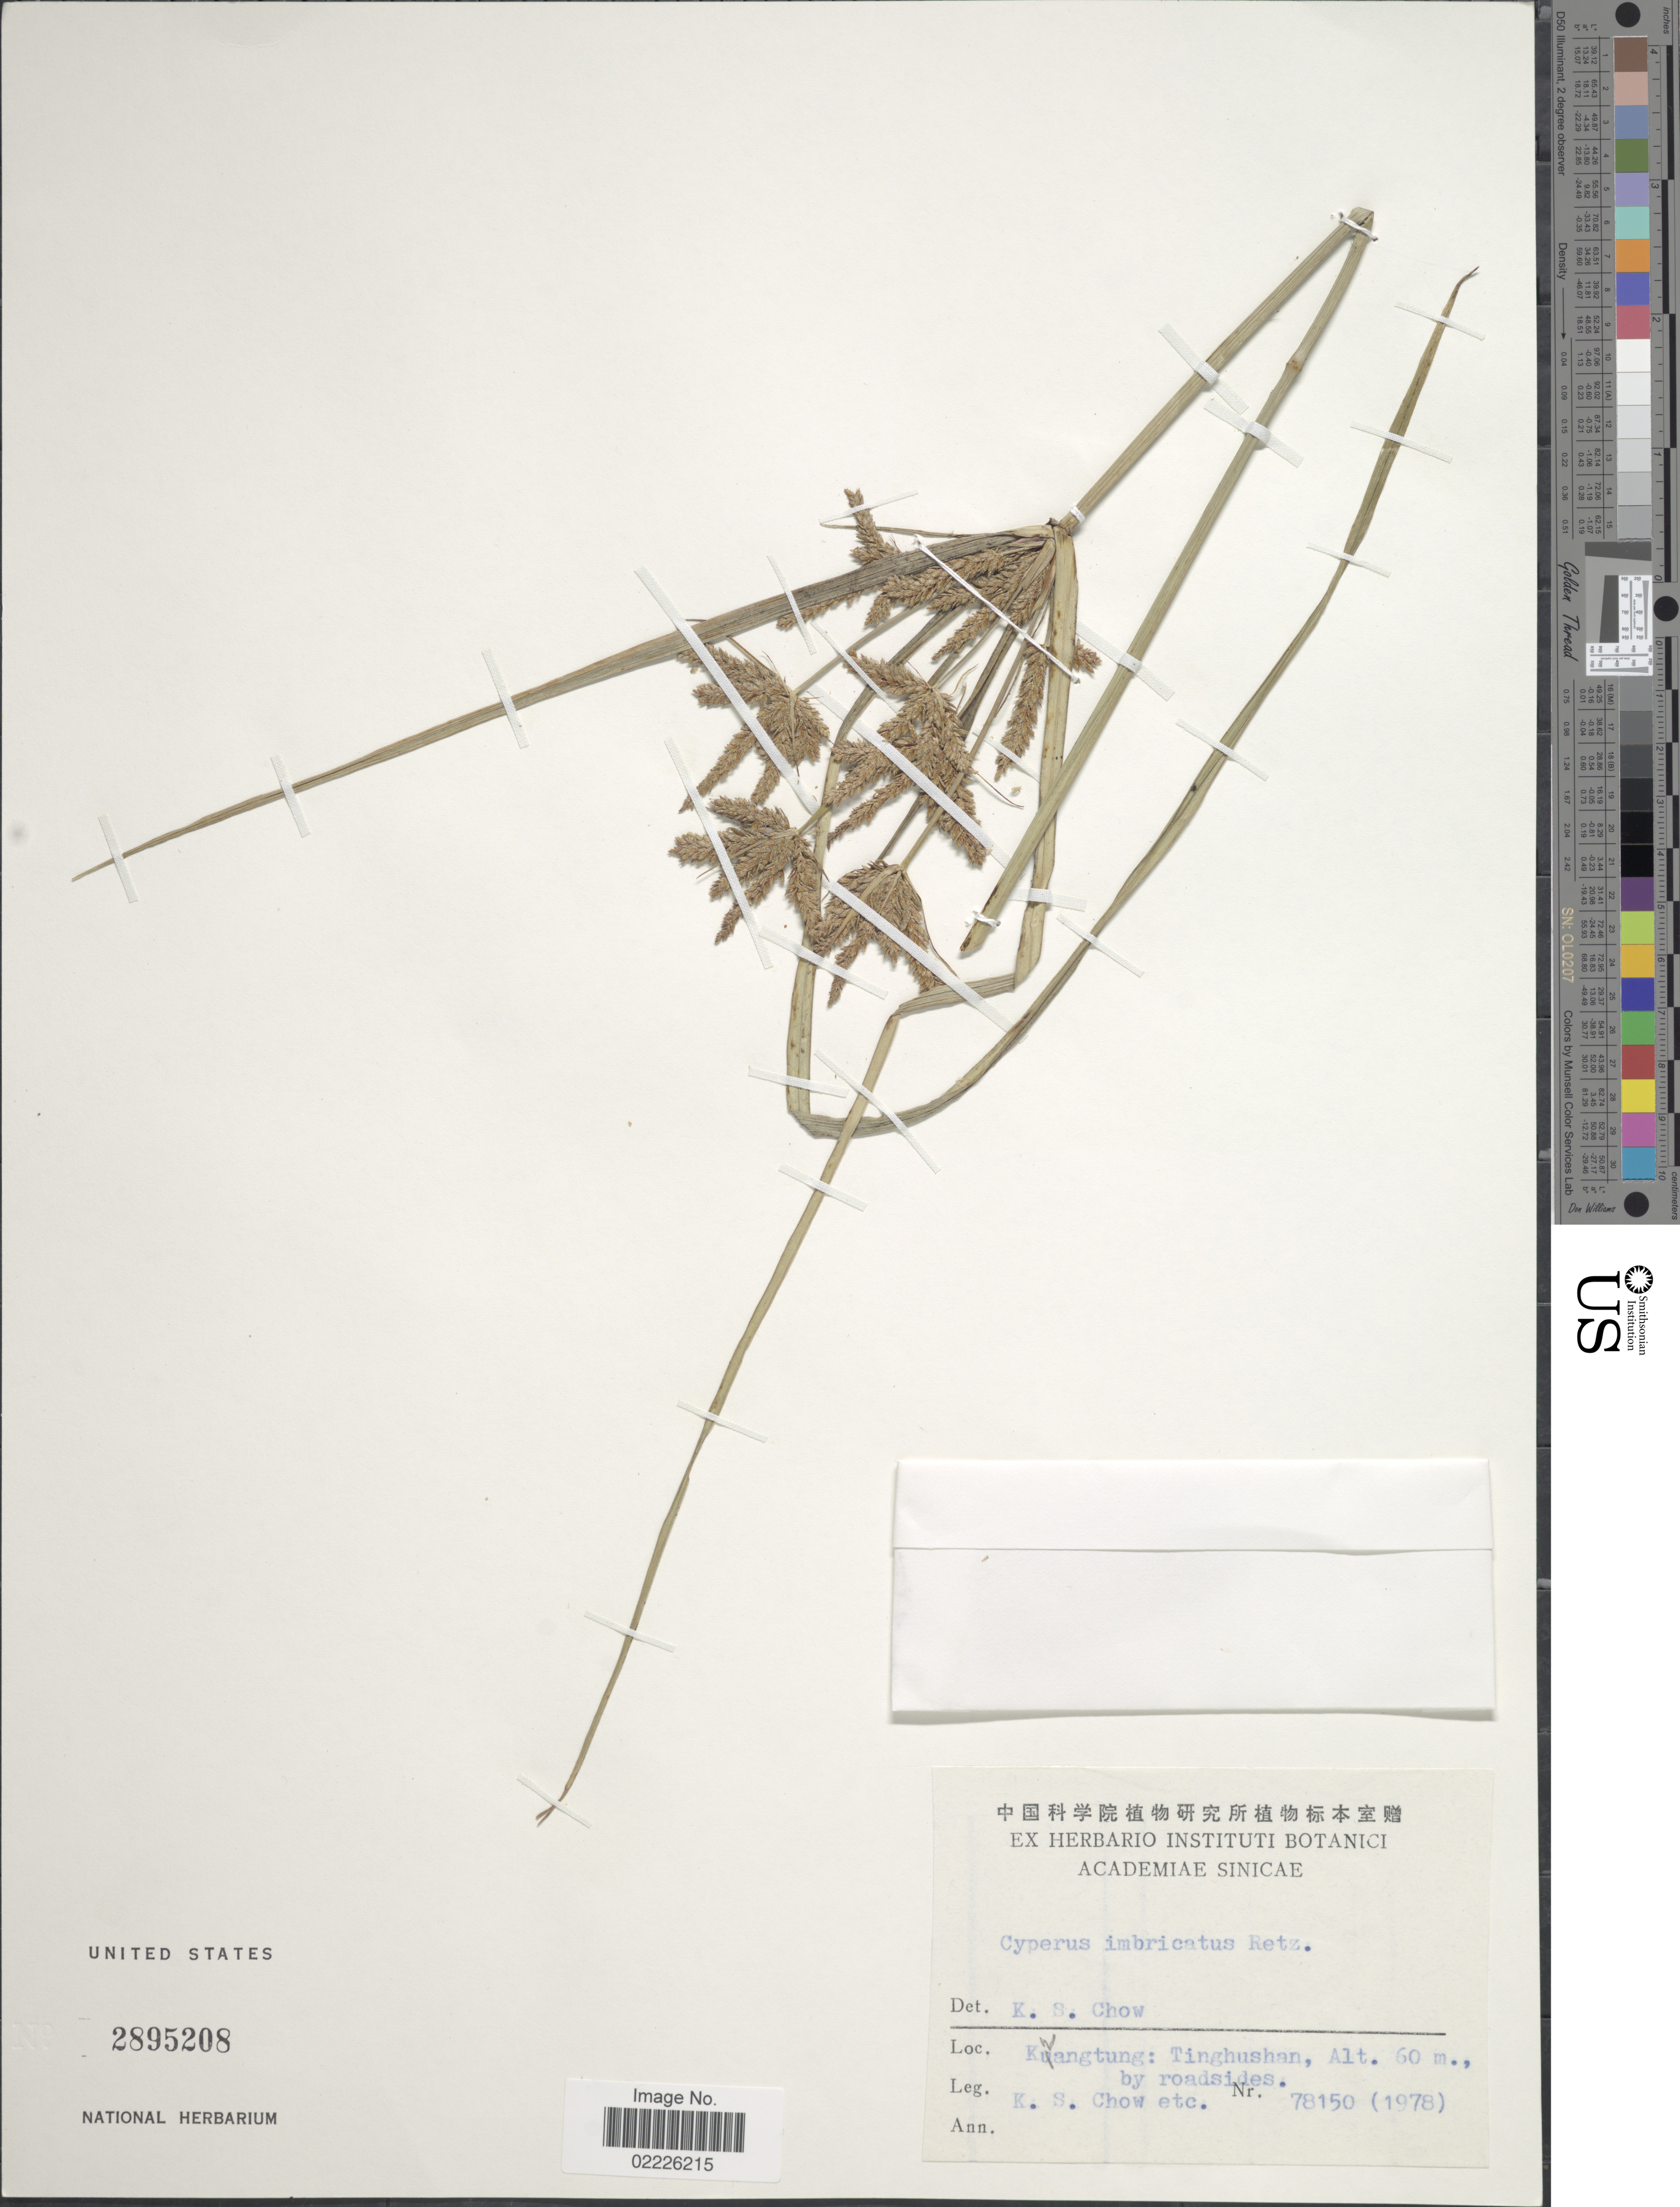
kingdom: Plantae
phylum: Tracheophyta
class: Liliopsida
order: Poales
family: Cyperaceae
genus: Cyperus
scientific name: Cyperus imbricatus Retz.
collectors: K. S. Chow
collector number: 78150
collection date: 1978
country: China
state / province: Guangdong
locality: Kwangtung: Tinghushan by roadsides.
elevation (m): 60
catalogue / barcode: US 2895208